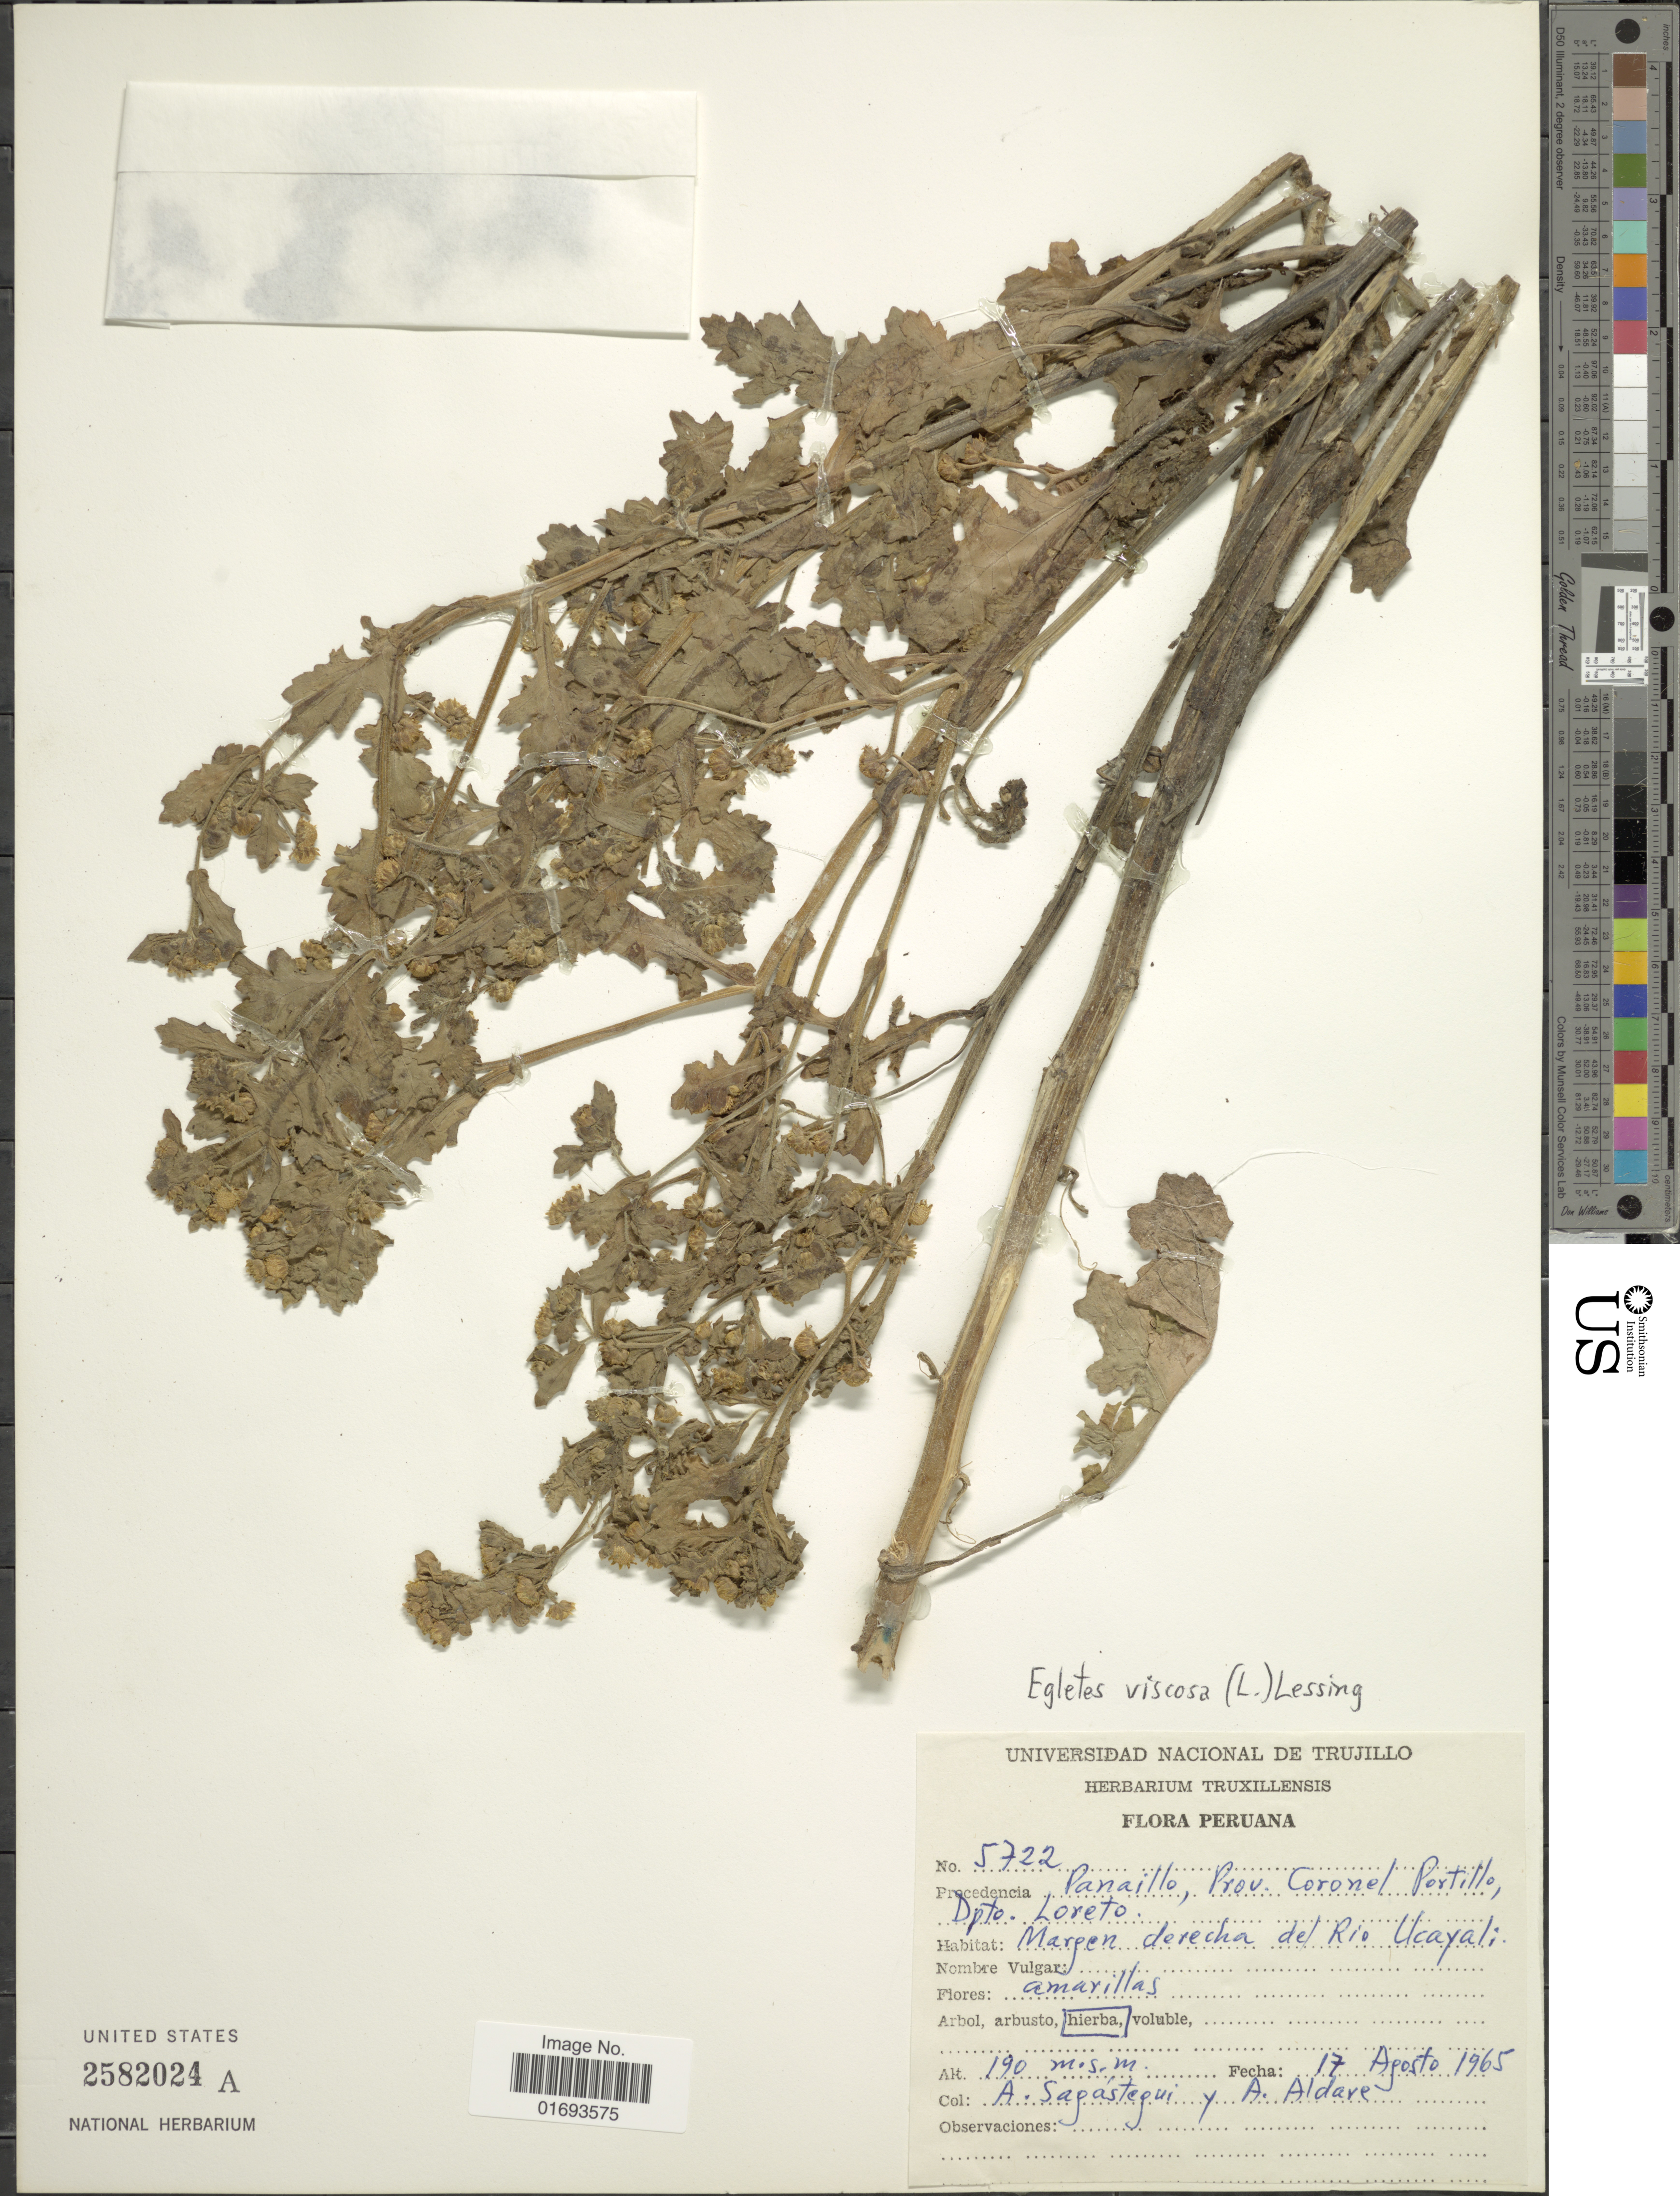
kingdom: Plantae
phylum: Tracheophyta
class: Magnoliopsida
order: Asterales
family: Asteraceae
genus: Egletes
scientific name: Egletes viscosa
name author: (L.) Less.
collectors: A. Sagástegui A. & A. Aldave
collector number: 5722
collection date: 1965-08-17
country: Peru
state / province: Loreto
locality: Panaillo, Prov. Coronel Portillo, Dpto. Loreto. Margen derecha del Rio Ucayali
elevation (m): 190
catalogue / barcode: US 2582024A